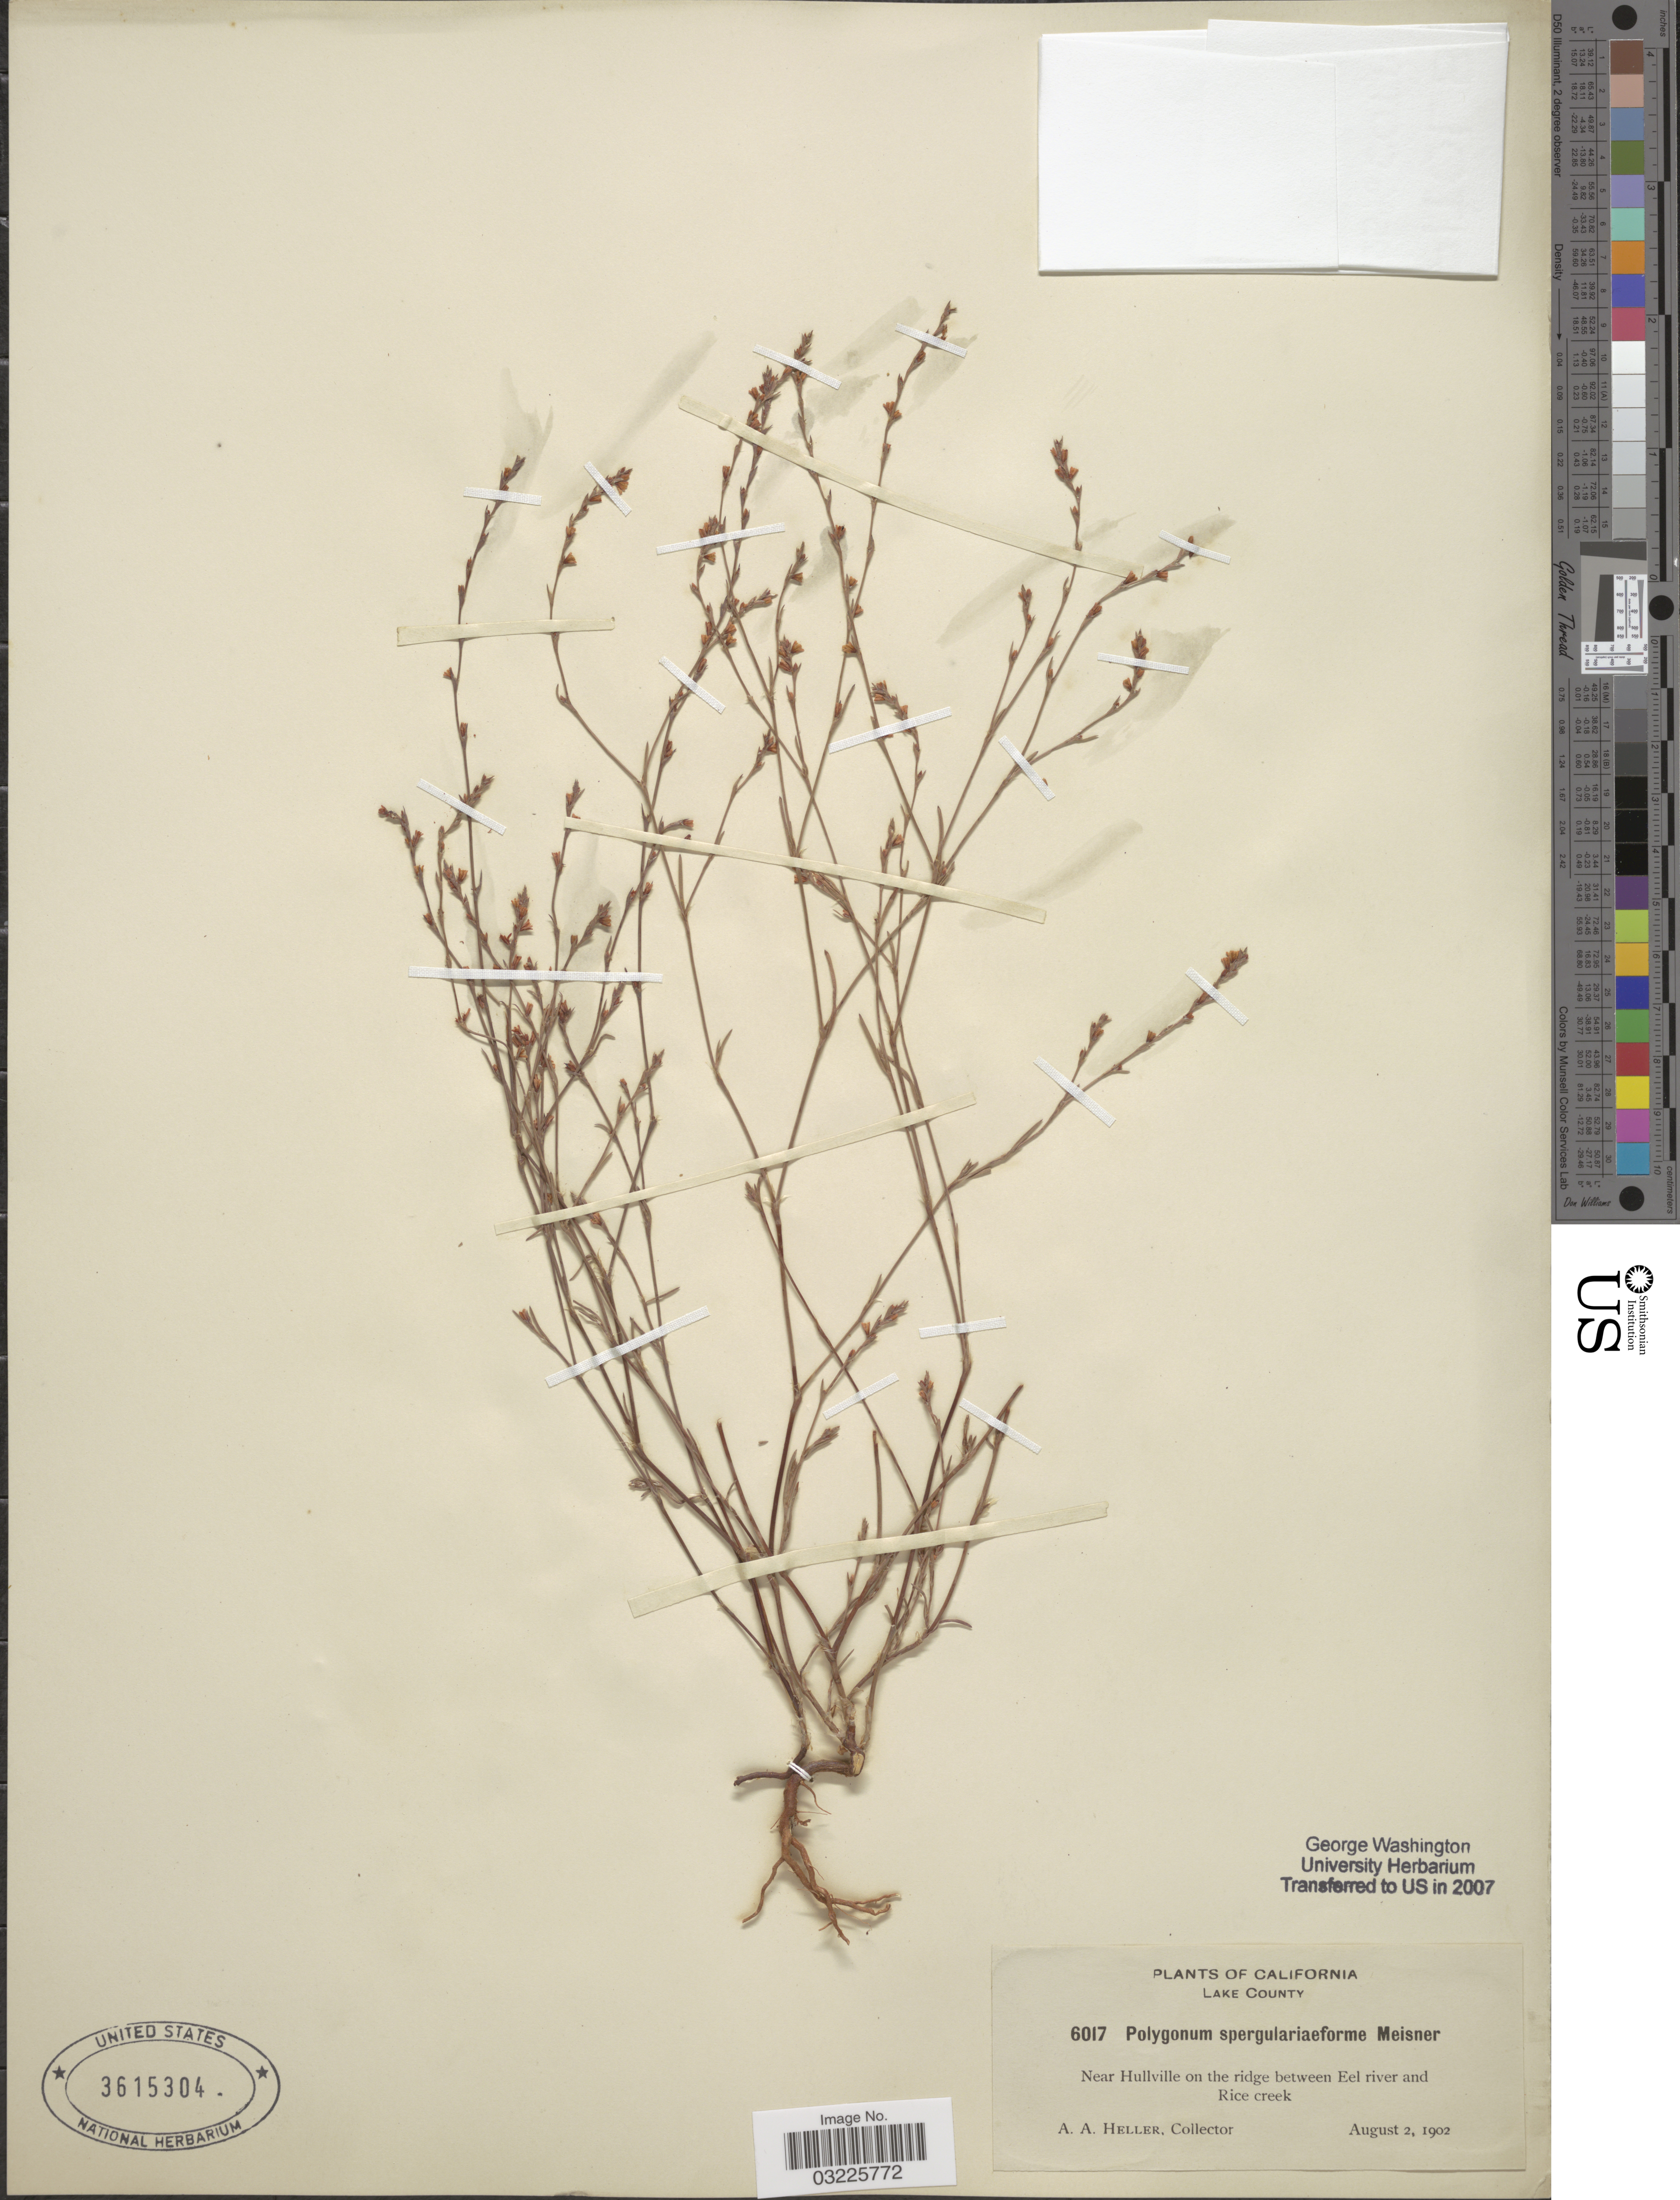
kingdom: Plantae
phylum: Tracheophyta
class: Magnoliopsida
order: Caryophyllales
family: Polygonaceae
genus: Polygonum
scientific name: Polygonum spergulariiforme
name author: Meisn. ex Small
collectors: A. A. Heller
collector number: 6017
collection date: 1902-08-02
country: United States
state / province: California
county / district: Lake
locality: Lake County. Near Hullville on the ridge between Eel river and Rice creek.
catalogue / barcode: US 3615304